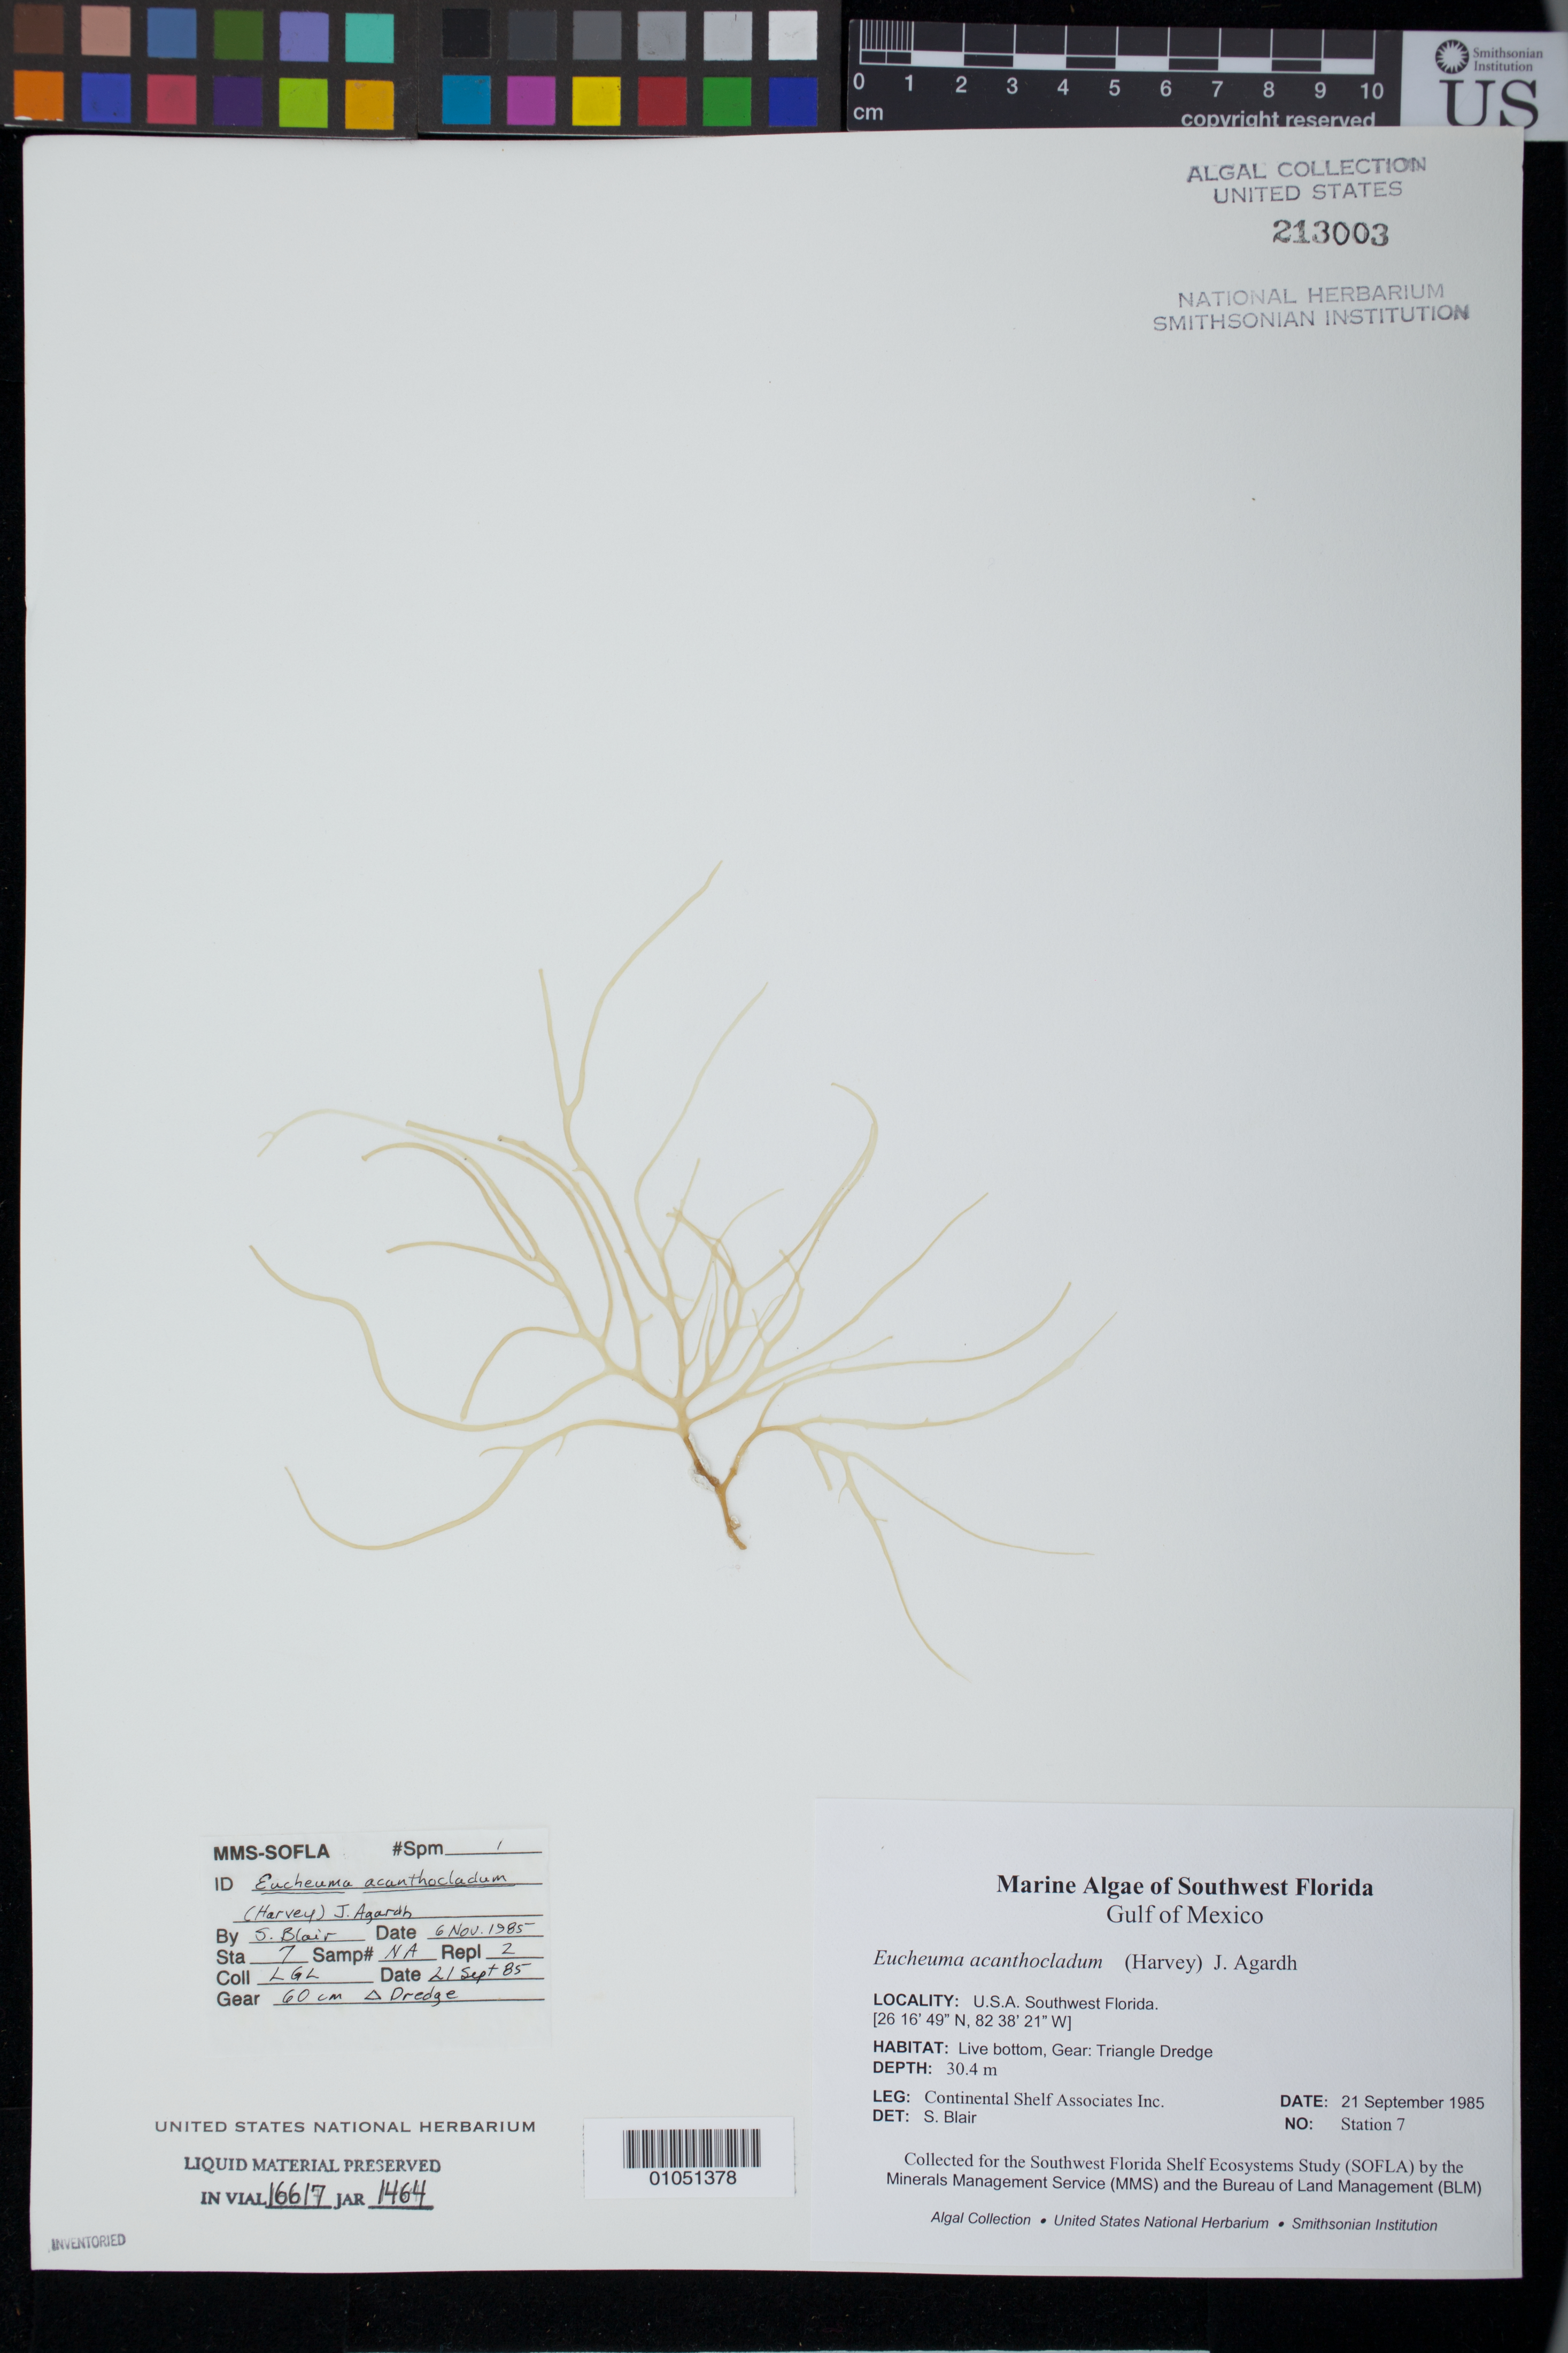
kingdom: Plantae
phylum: Rhodophyta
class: Florideophyceae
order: Gigartinales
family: Solieriaceae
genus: Meristotheca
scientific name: Meristotheca gelidium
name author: (J. Agardh) E.J. Faye & Masuda in E.J. Faye et al.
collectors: Continental Shelf Associates for the MMS/BLM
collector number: Station 7 Repl 2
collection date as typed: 21 Sep 1985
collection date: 1985-09-21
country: United States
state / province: Florida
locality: Gulf of Mexico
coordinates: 26 16'49"N, 82 38'21"W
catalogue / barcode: US 213003